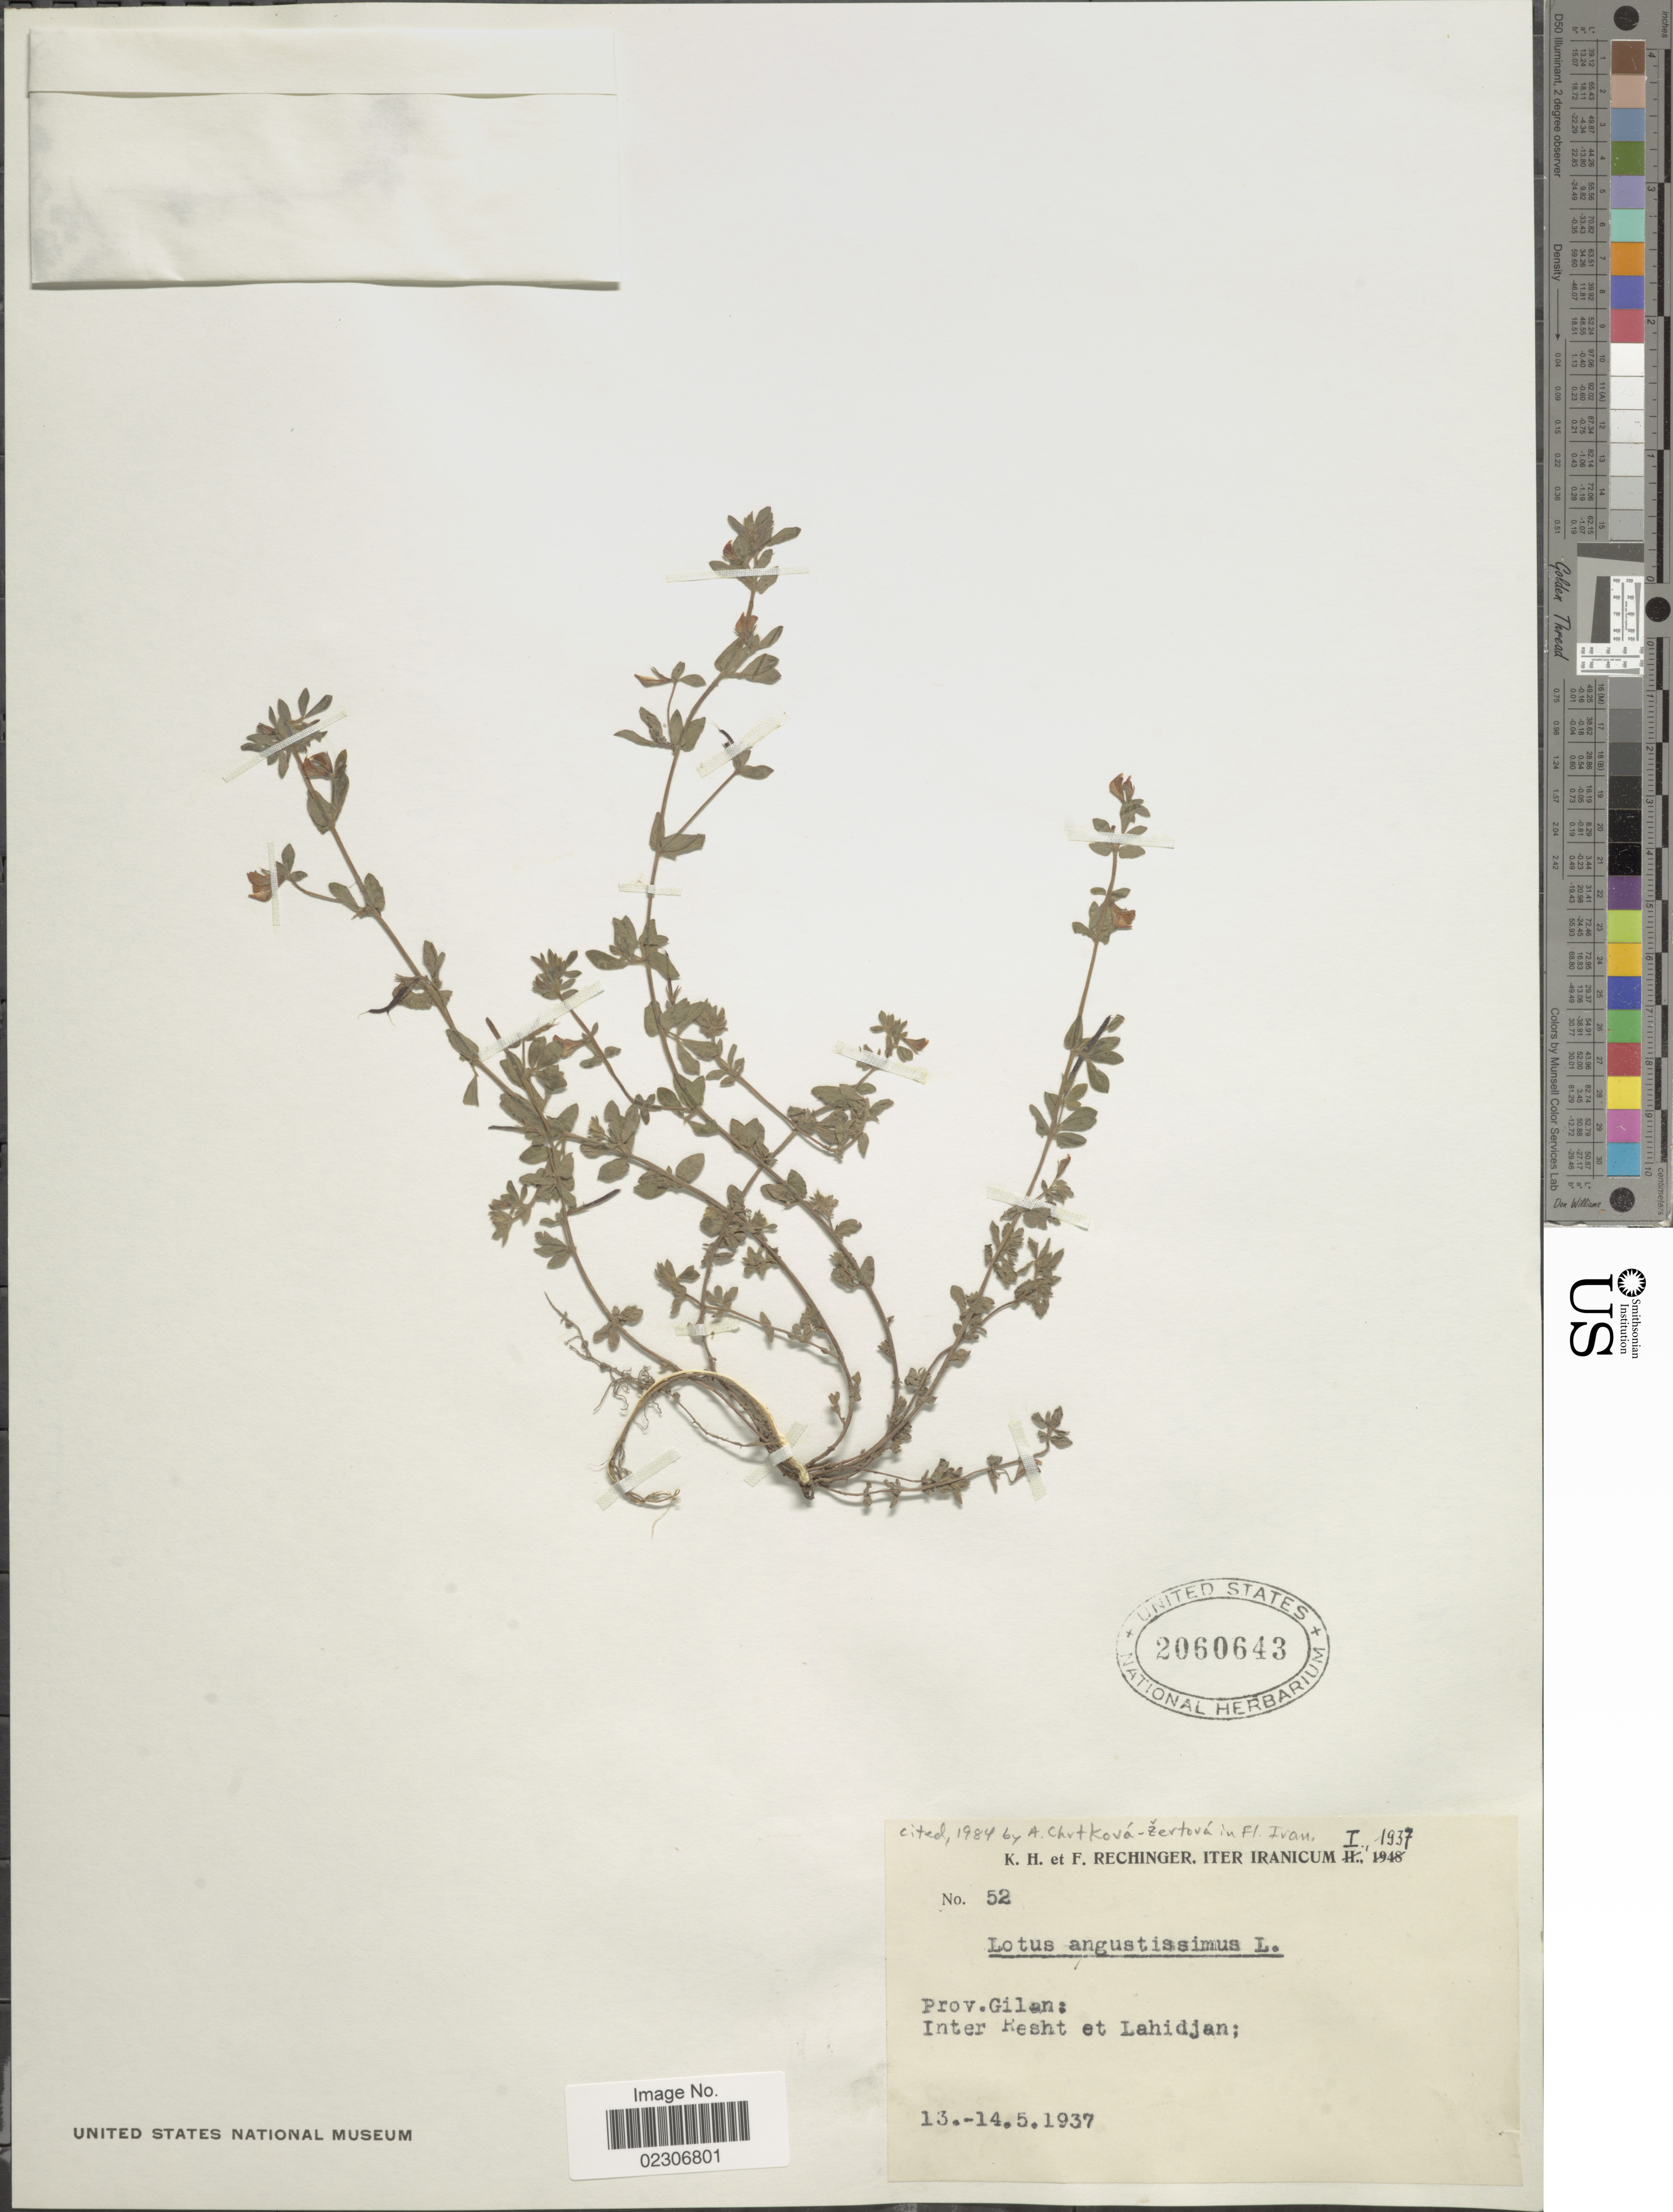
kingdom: Plantae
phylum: Tracheophyta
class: Magnoliopsida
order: Fabales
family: Fabaceae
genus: Lotus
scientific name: Lotus angustissimus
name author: L.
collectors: K. H. Rechinger & F. Rechinger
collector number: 52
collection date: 1937-05-13/1937-05-14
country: Iran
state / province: Gilan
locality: Iranicum, Prov. Gilan: Inter Kesht et Lahidjan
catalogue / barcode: US 2060643